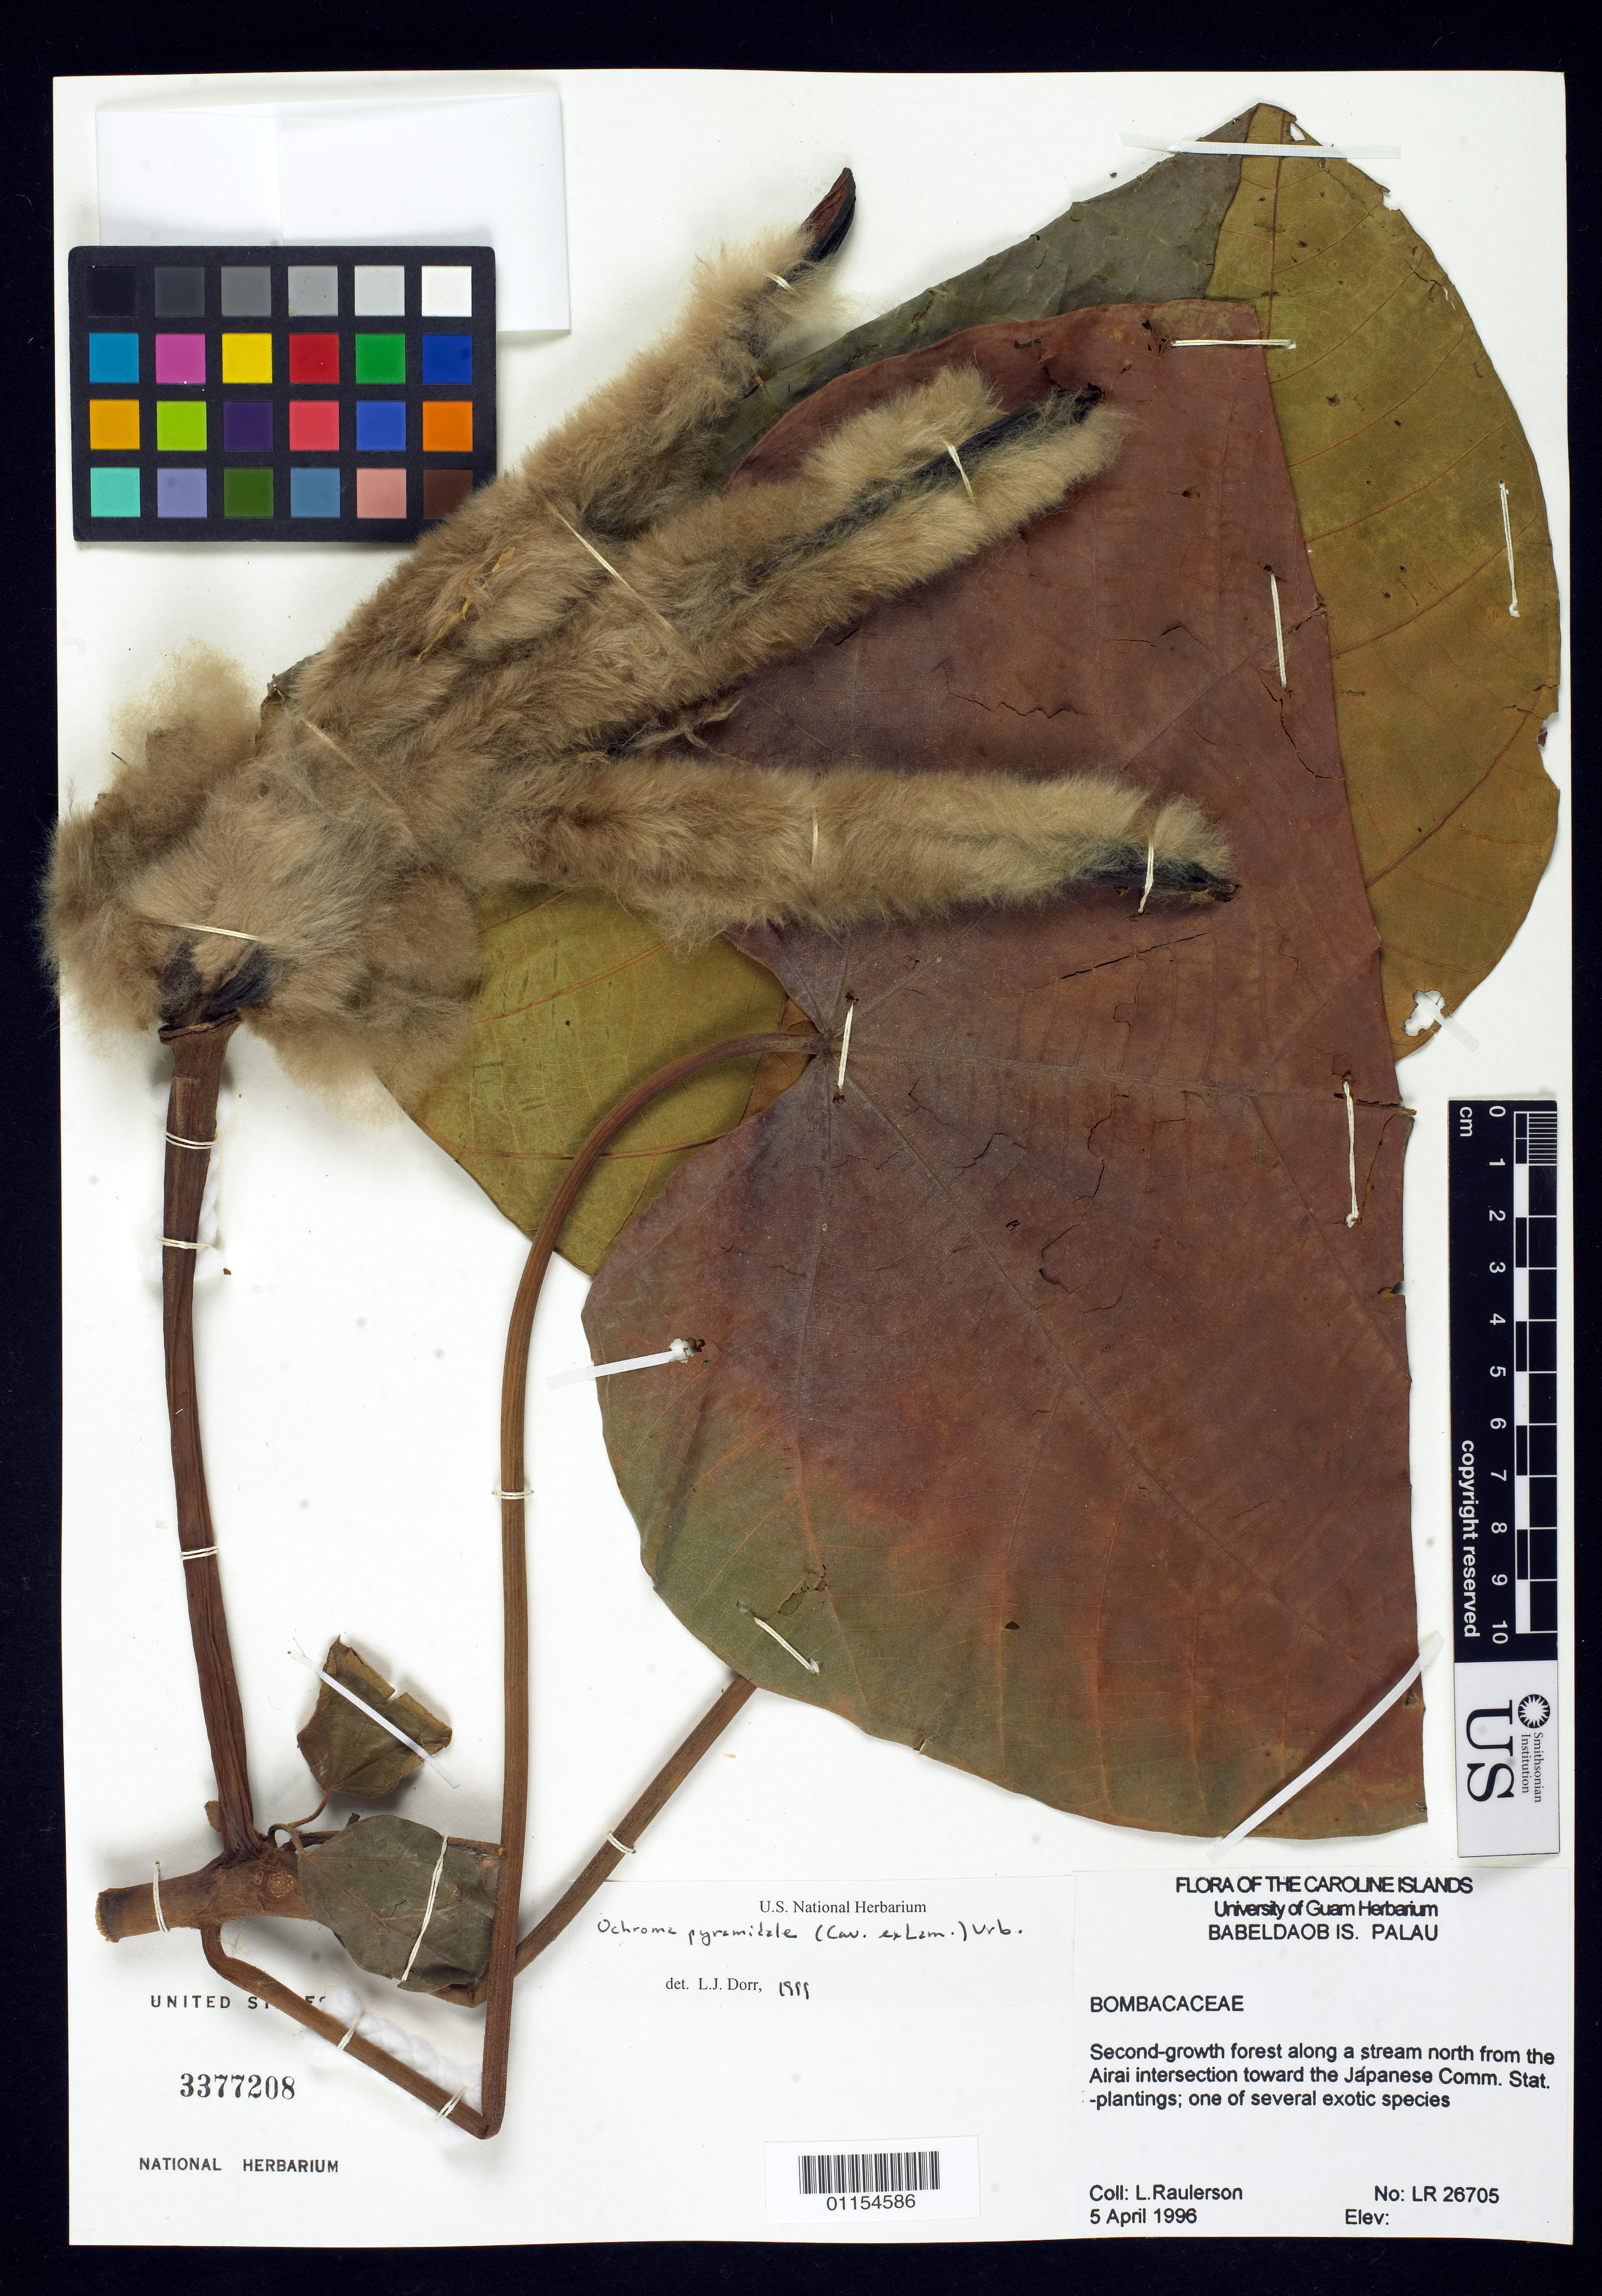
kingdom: Plantae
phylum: Tracheophyta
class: Magnoliopsida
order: Malvales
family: Malvaceae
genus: Ochroma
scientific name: Ochroma pyramidale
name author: (Cav. ex Lam.) Urb.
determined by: Dorr, L. J., (BOT), Smithsonian Institution - National Museum of Natural History (UNITED STATES)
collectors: L. Raulerson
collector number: LR 26705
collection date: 1996-04-05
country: Palau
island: Babeldaob [Babelthuap]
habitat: Second growht forest along a stream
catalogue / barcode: US 3377208